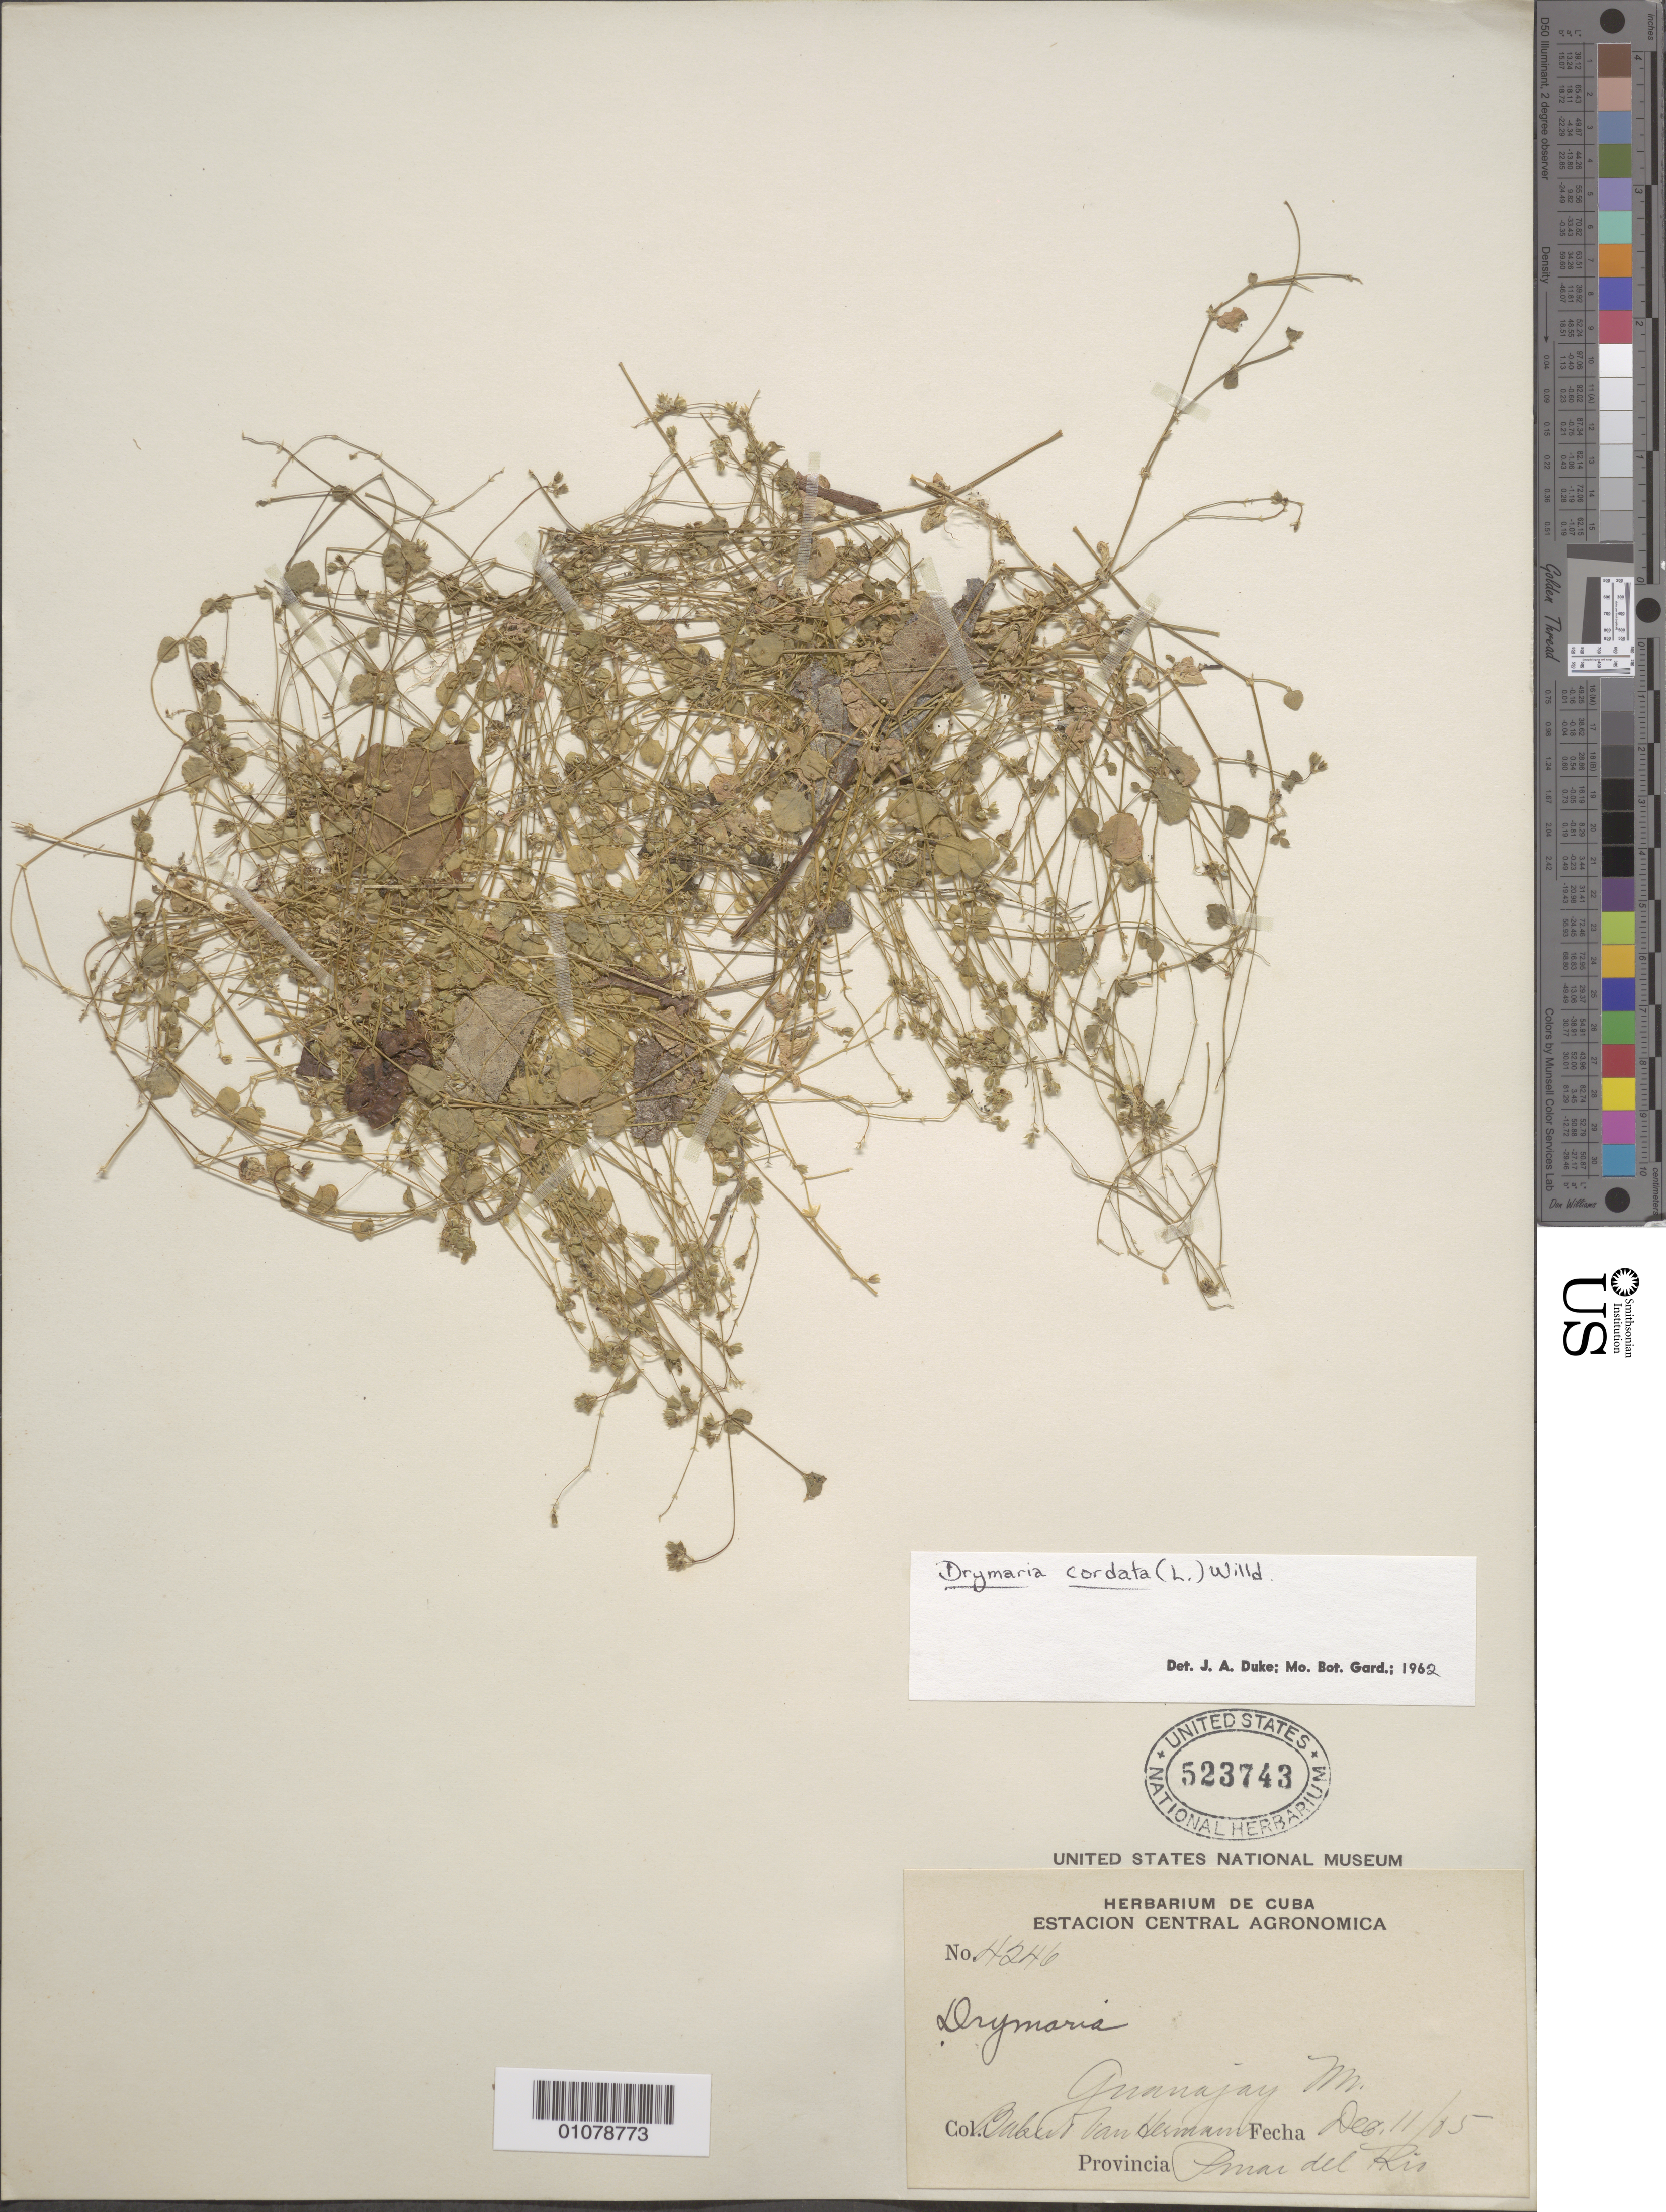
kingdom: Plantae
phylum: Tracheophyta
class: Magnoliopsida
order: Caryophyllales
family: Caryophyllaceae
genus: Drymaria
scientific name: Drymaria cordata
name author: (L.) Willd. ex Schult.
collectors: C. F. Baker & H. A. Van Hermann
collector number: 4246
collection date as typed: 11 Dec 1905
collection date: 1905-12-11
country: Cuba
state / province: Pinar del Rio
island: Cuba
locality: Guanajay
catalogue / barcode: US 523743